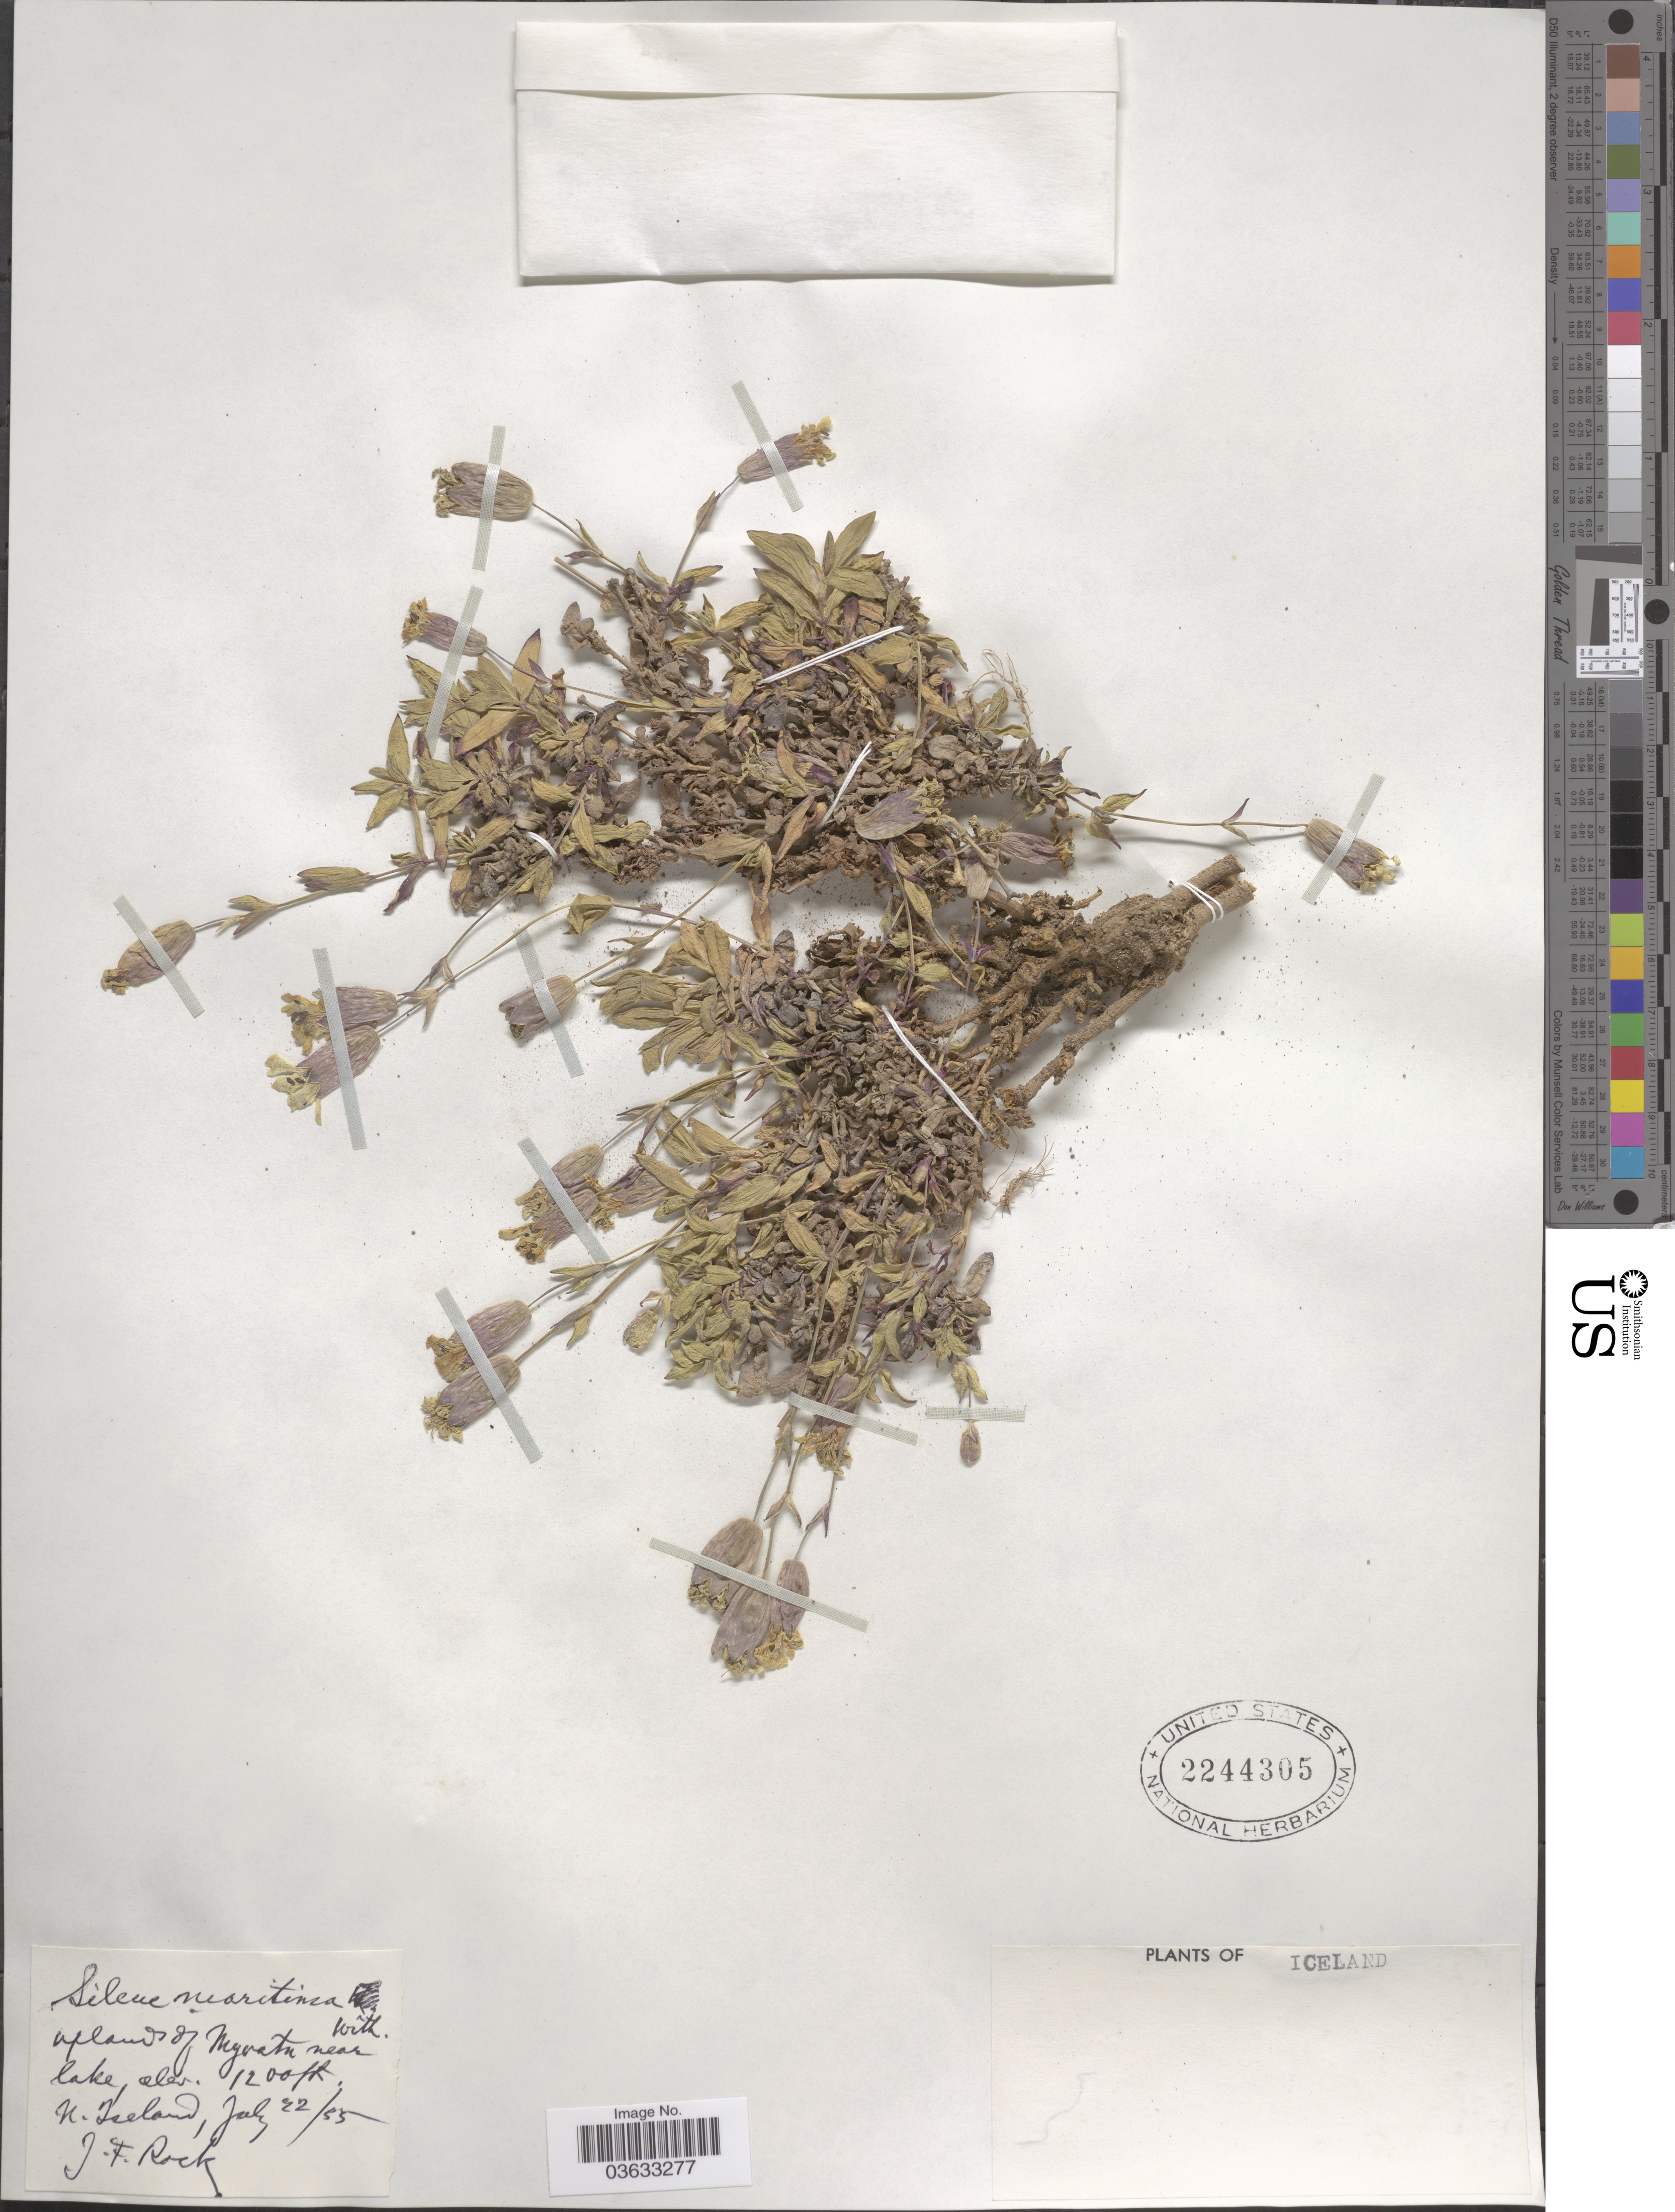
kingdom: Plantae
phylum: Tracheophyta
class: Magnoliopsida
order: Caryophyllales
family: Caryophyllaceae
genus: Silene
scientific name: Silene maritima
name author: With.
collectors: J. Rock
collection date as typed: Transcribed d/m/y: 22/7/55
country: Iceland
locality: Upland of Myvatn near lake. N Iceland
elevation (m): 366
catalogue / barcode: US 2244305